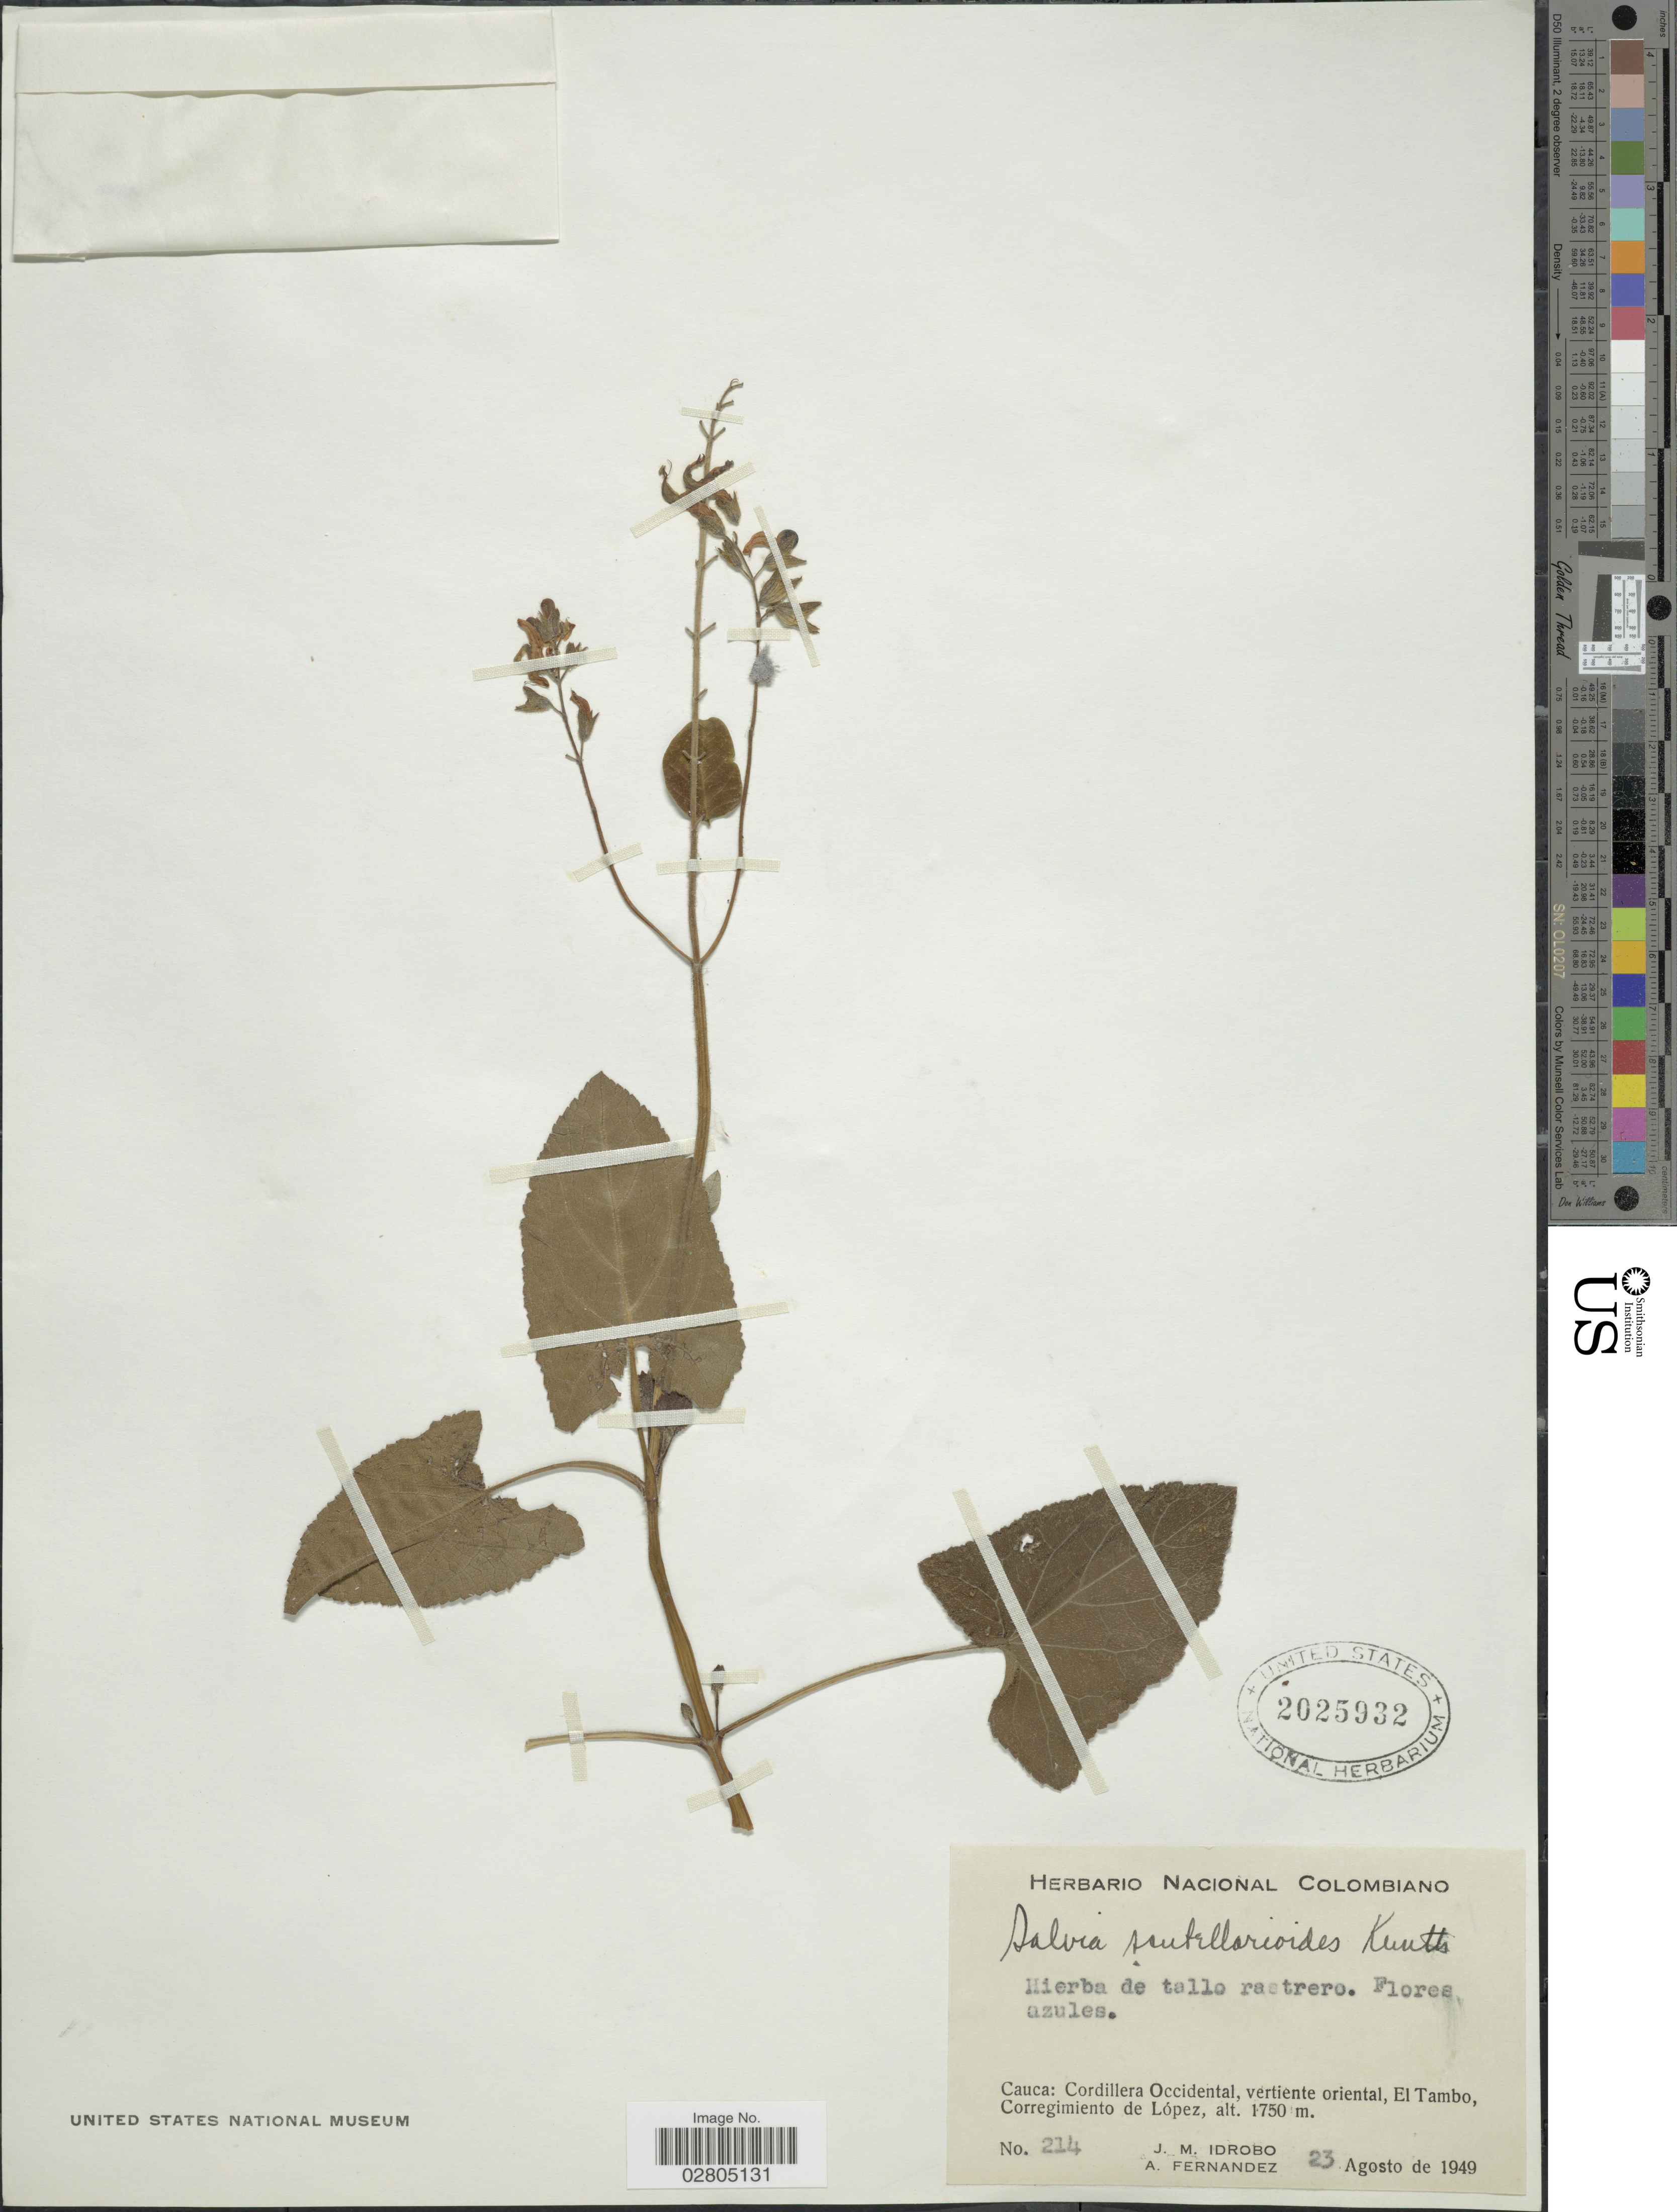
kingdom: Plantae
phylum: Tracheophyta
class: Magnoliopsida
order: Lamiales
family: Lamiaceae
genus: Salvia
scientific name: Salvia scutellarioides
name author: Kunth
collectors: J. M. Idrobo & A. Fernandez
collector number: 214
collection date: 1949-08-23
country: Colombia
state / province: Cauca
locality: Cordillera Occidental, vertiente oriental, El Tambo, Corregimiento de López.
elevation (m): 1750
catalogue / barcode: US 2025932